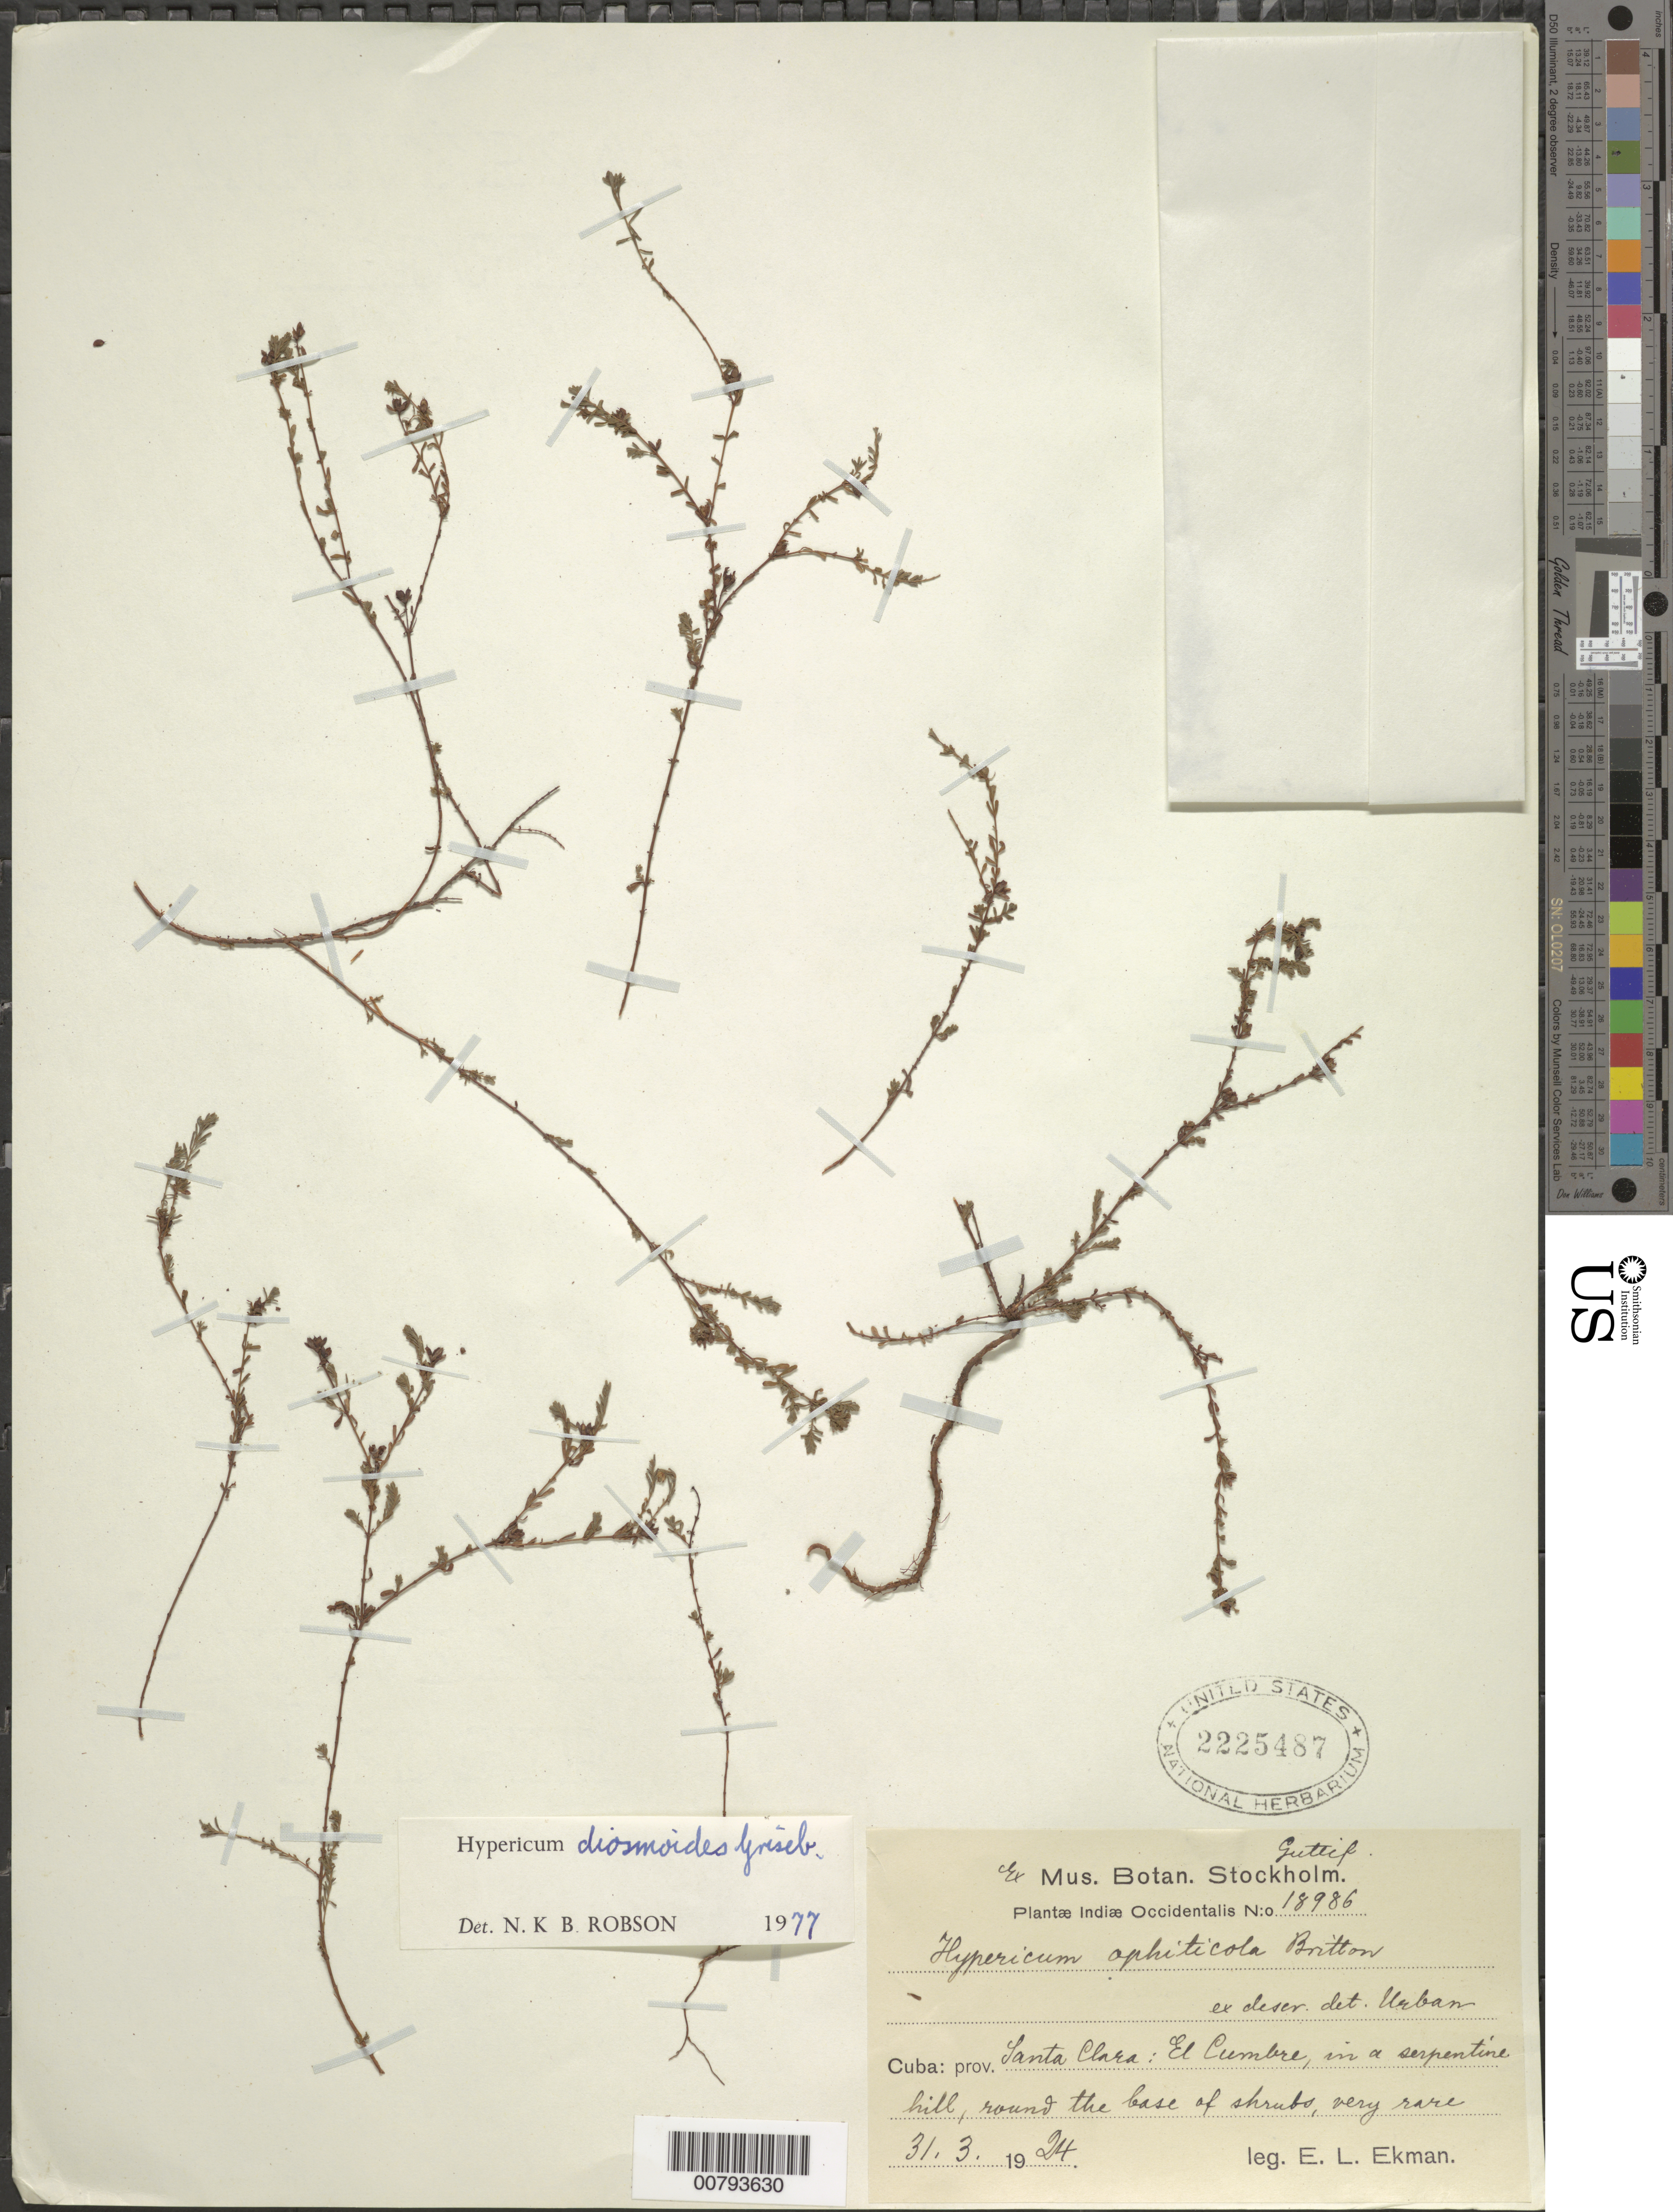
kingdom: Plantae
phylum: Tracheophyta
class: Magnoliopsida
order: Malpighiales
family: Hypericaceae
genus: Hypericum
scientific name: Hypericum diosmoides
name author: Griseb.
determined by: Robson, Norman K. B.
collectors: E. L. Ekman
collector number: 18986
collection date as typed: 31 Mar 1924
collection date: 1924-03-31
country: Cuba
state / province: Santa Clara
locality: El Cumbre, serpentine hill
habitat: Serbentine hill, around the base of shrubs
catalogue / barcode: US 2225487